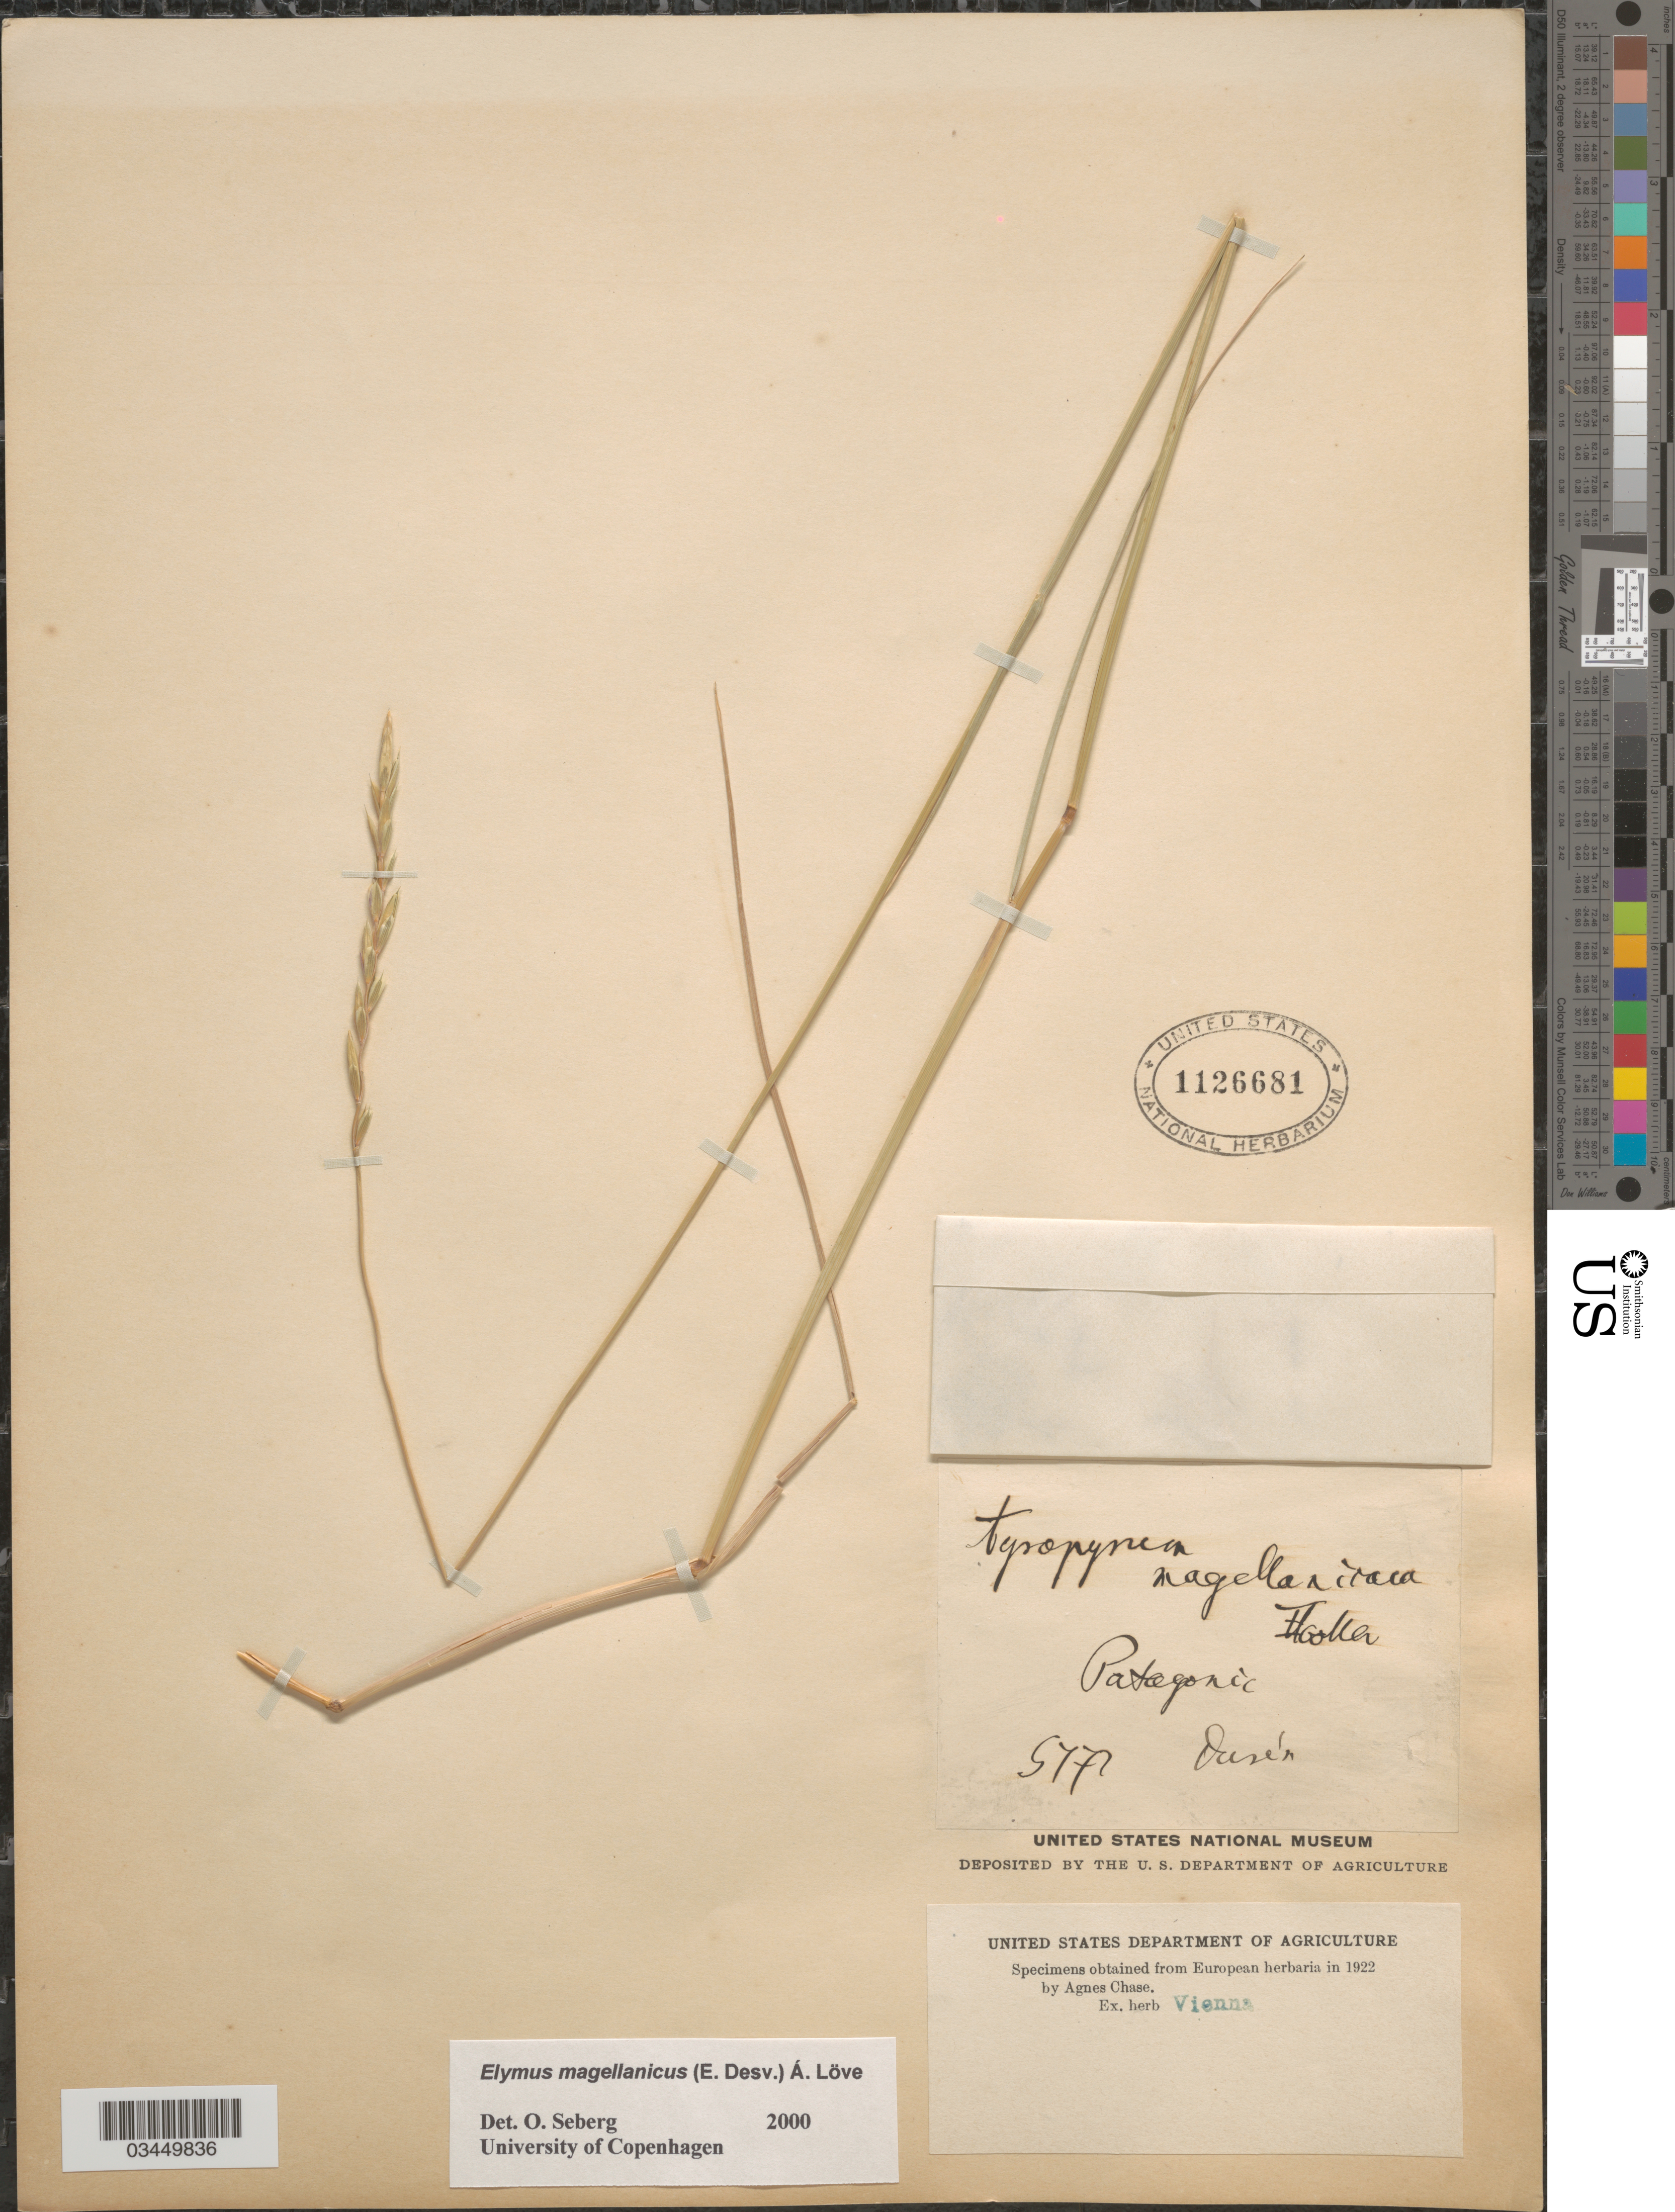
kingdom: Plantae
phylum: Tracheophyta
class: Liliopsida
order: Poales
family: Poaceae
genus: Elymus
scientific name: Elymus magellanicus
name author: (É. Desv.) Á. Löve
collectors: Dusen, --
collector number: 5772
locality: Patagonie.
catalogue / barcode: US 1126681